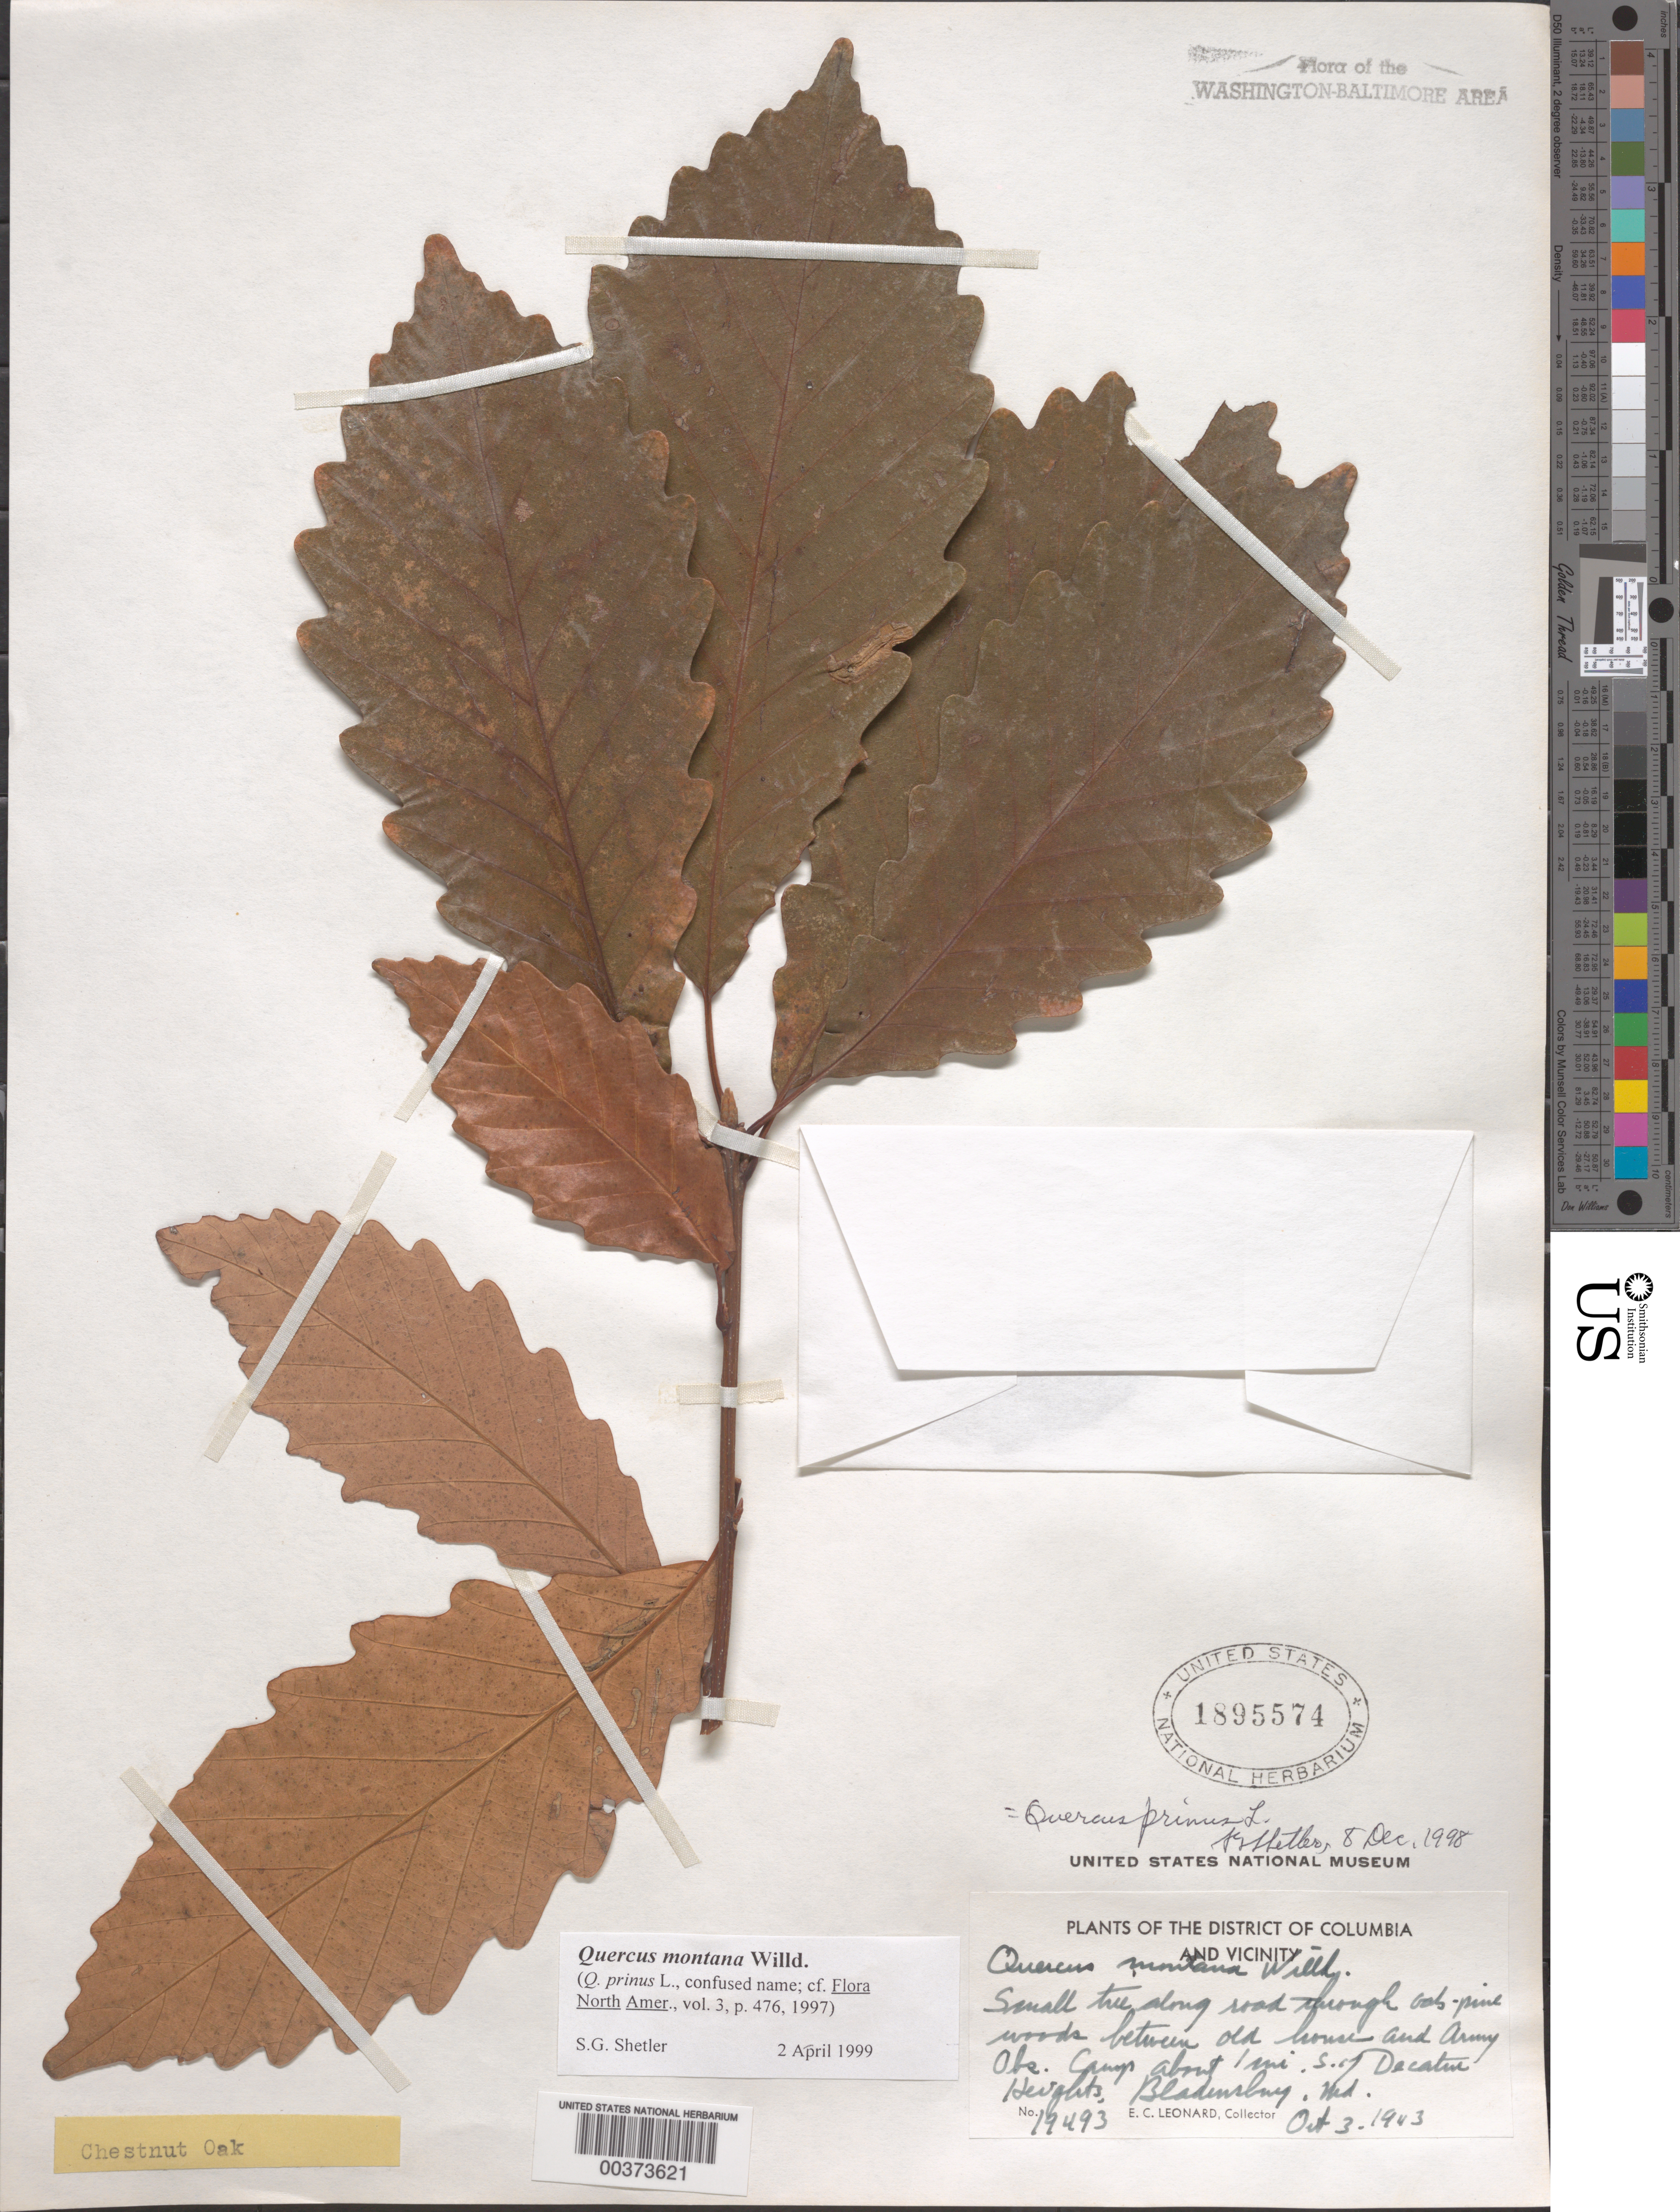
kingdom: Plantae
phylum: Tracheophyta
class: Magnoliopsida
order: Fagales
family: Fagaceae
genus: Quercus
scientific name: Quercus montana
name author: Willd.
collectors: E. C. Leonard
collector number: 19493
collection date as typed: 03 Oct 1943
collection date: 1943-10-03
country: United States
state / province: Maryland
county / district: Prince George's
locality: South of Decatur Heights, Bladensburg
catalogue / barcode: US 1895574